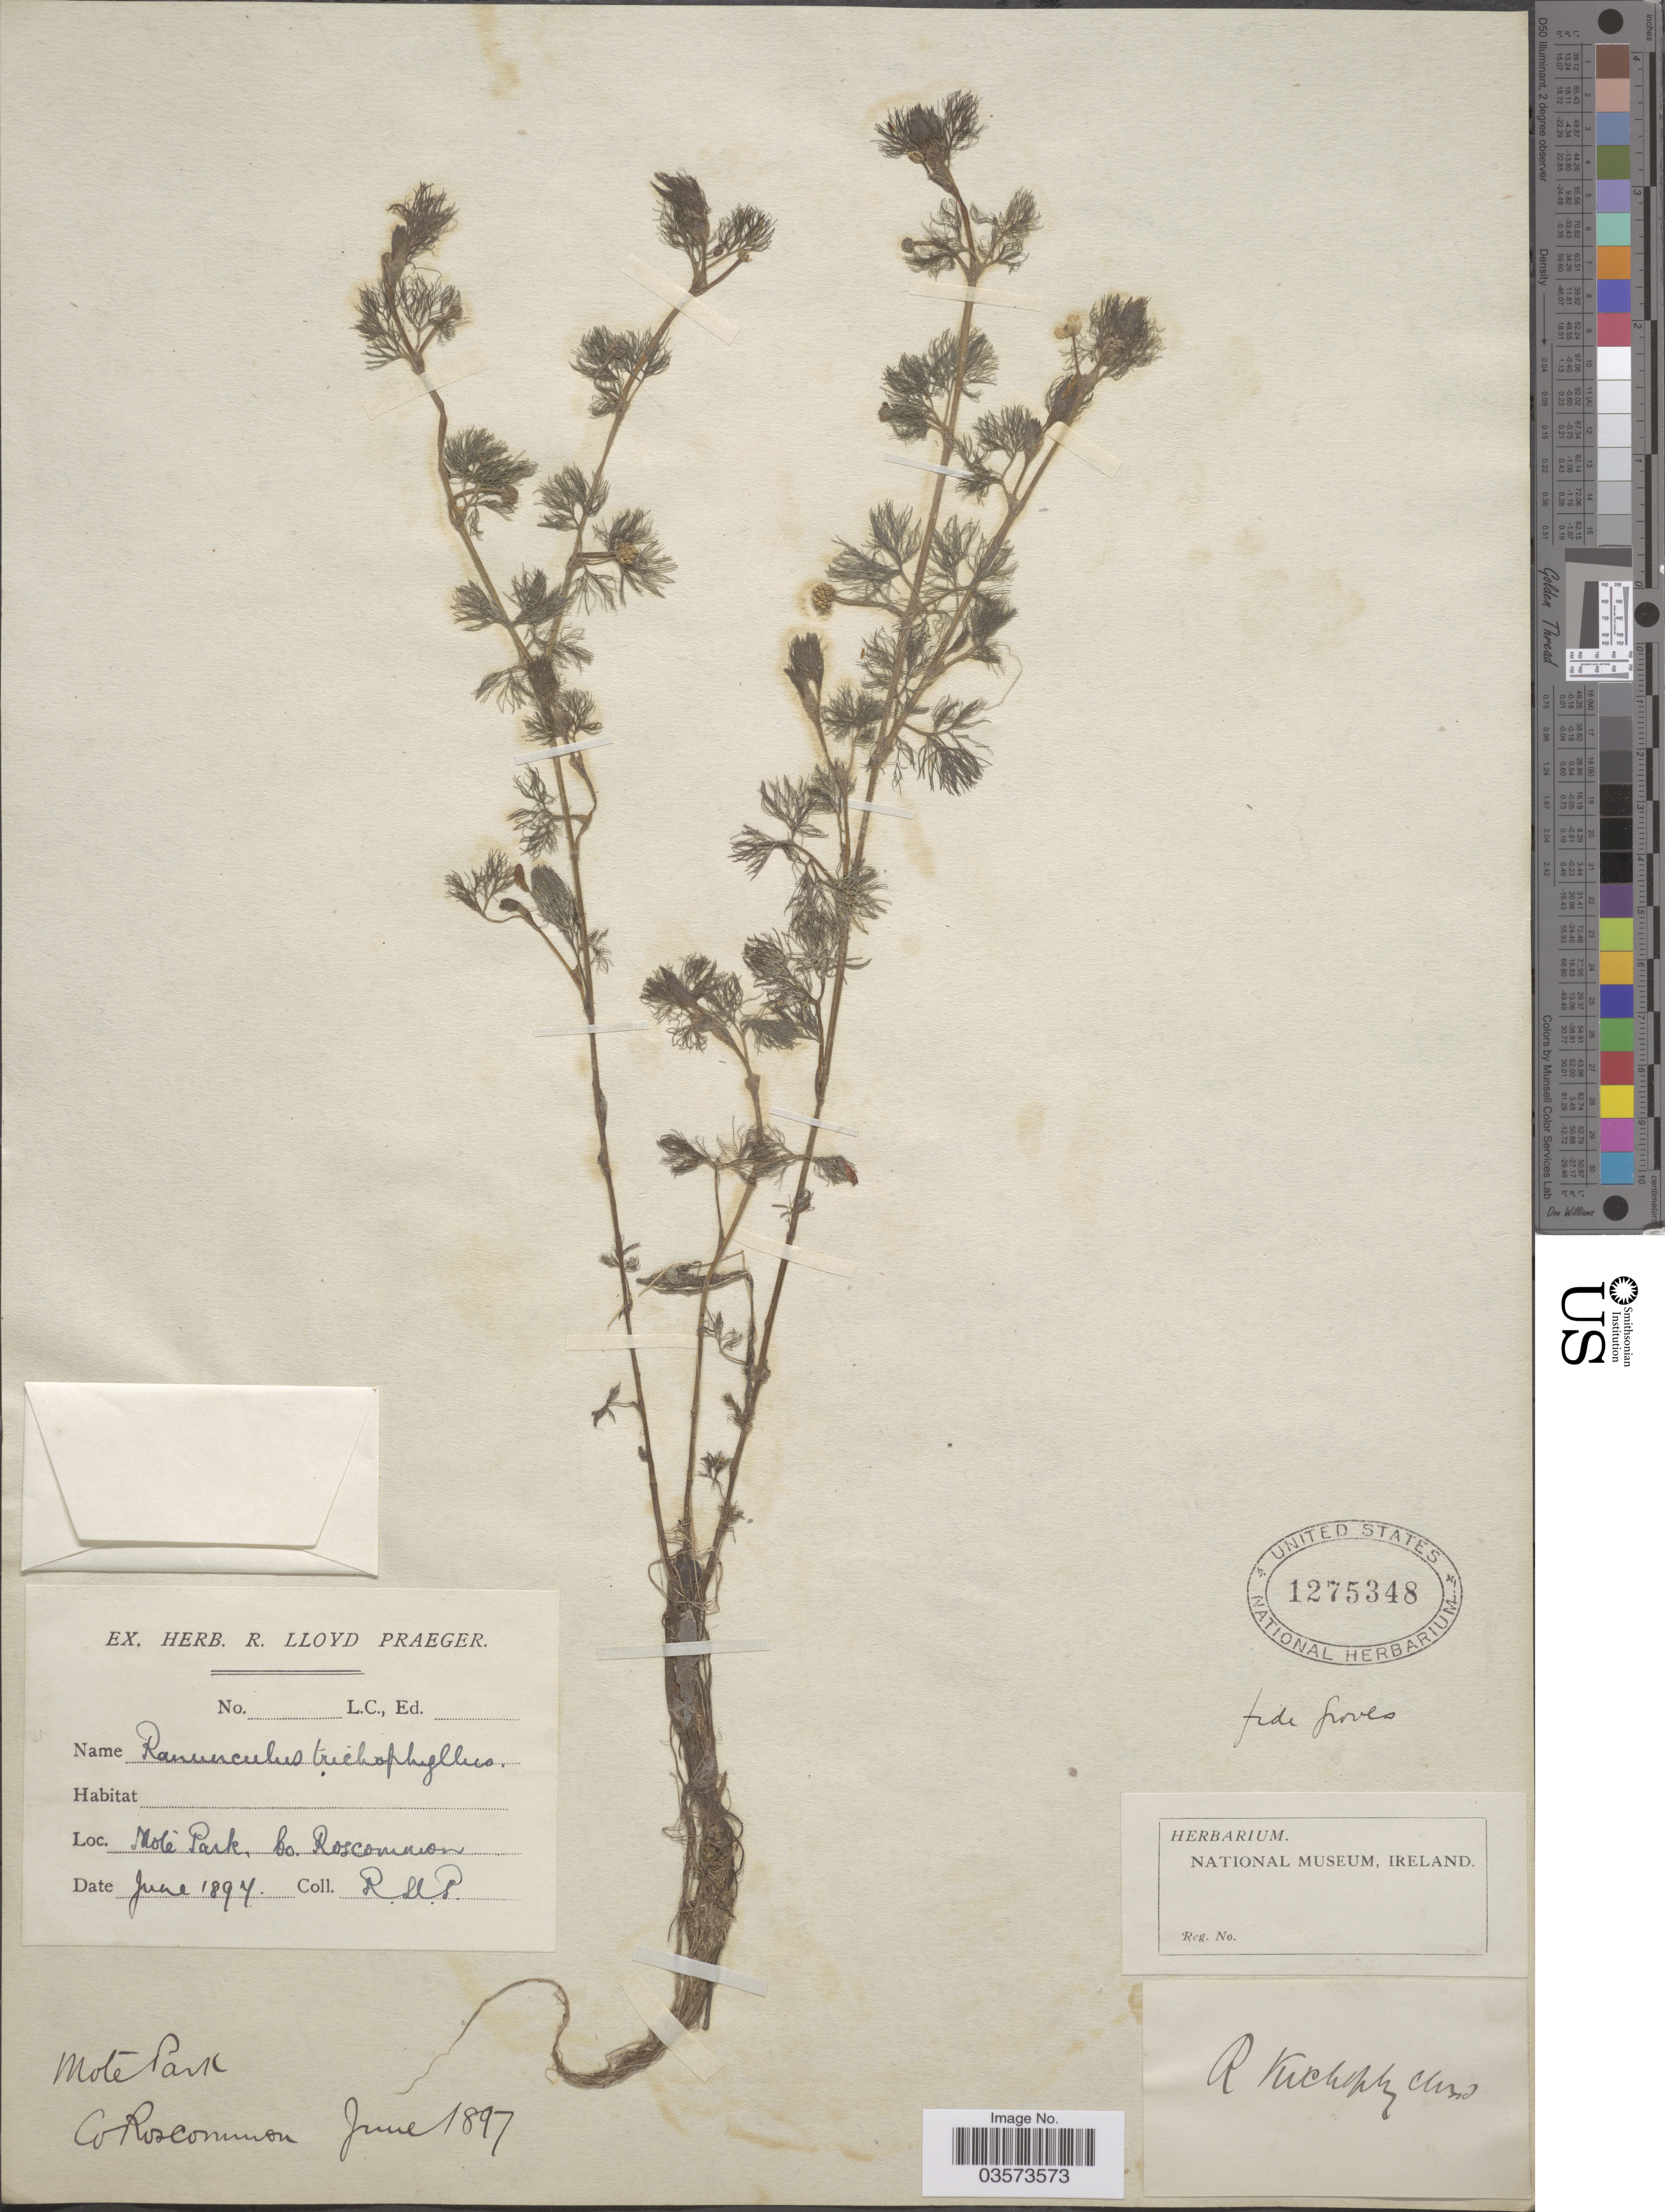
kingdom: Plantae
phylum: Tracheophyta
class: Magnoliopsida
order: Ranunculales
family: Ranunculaceae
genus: Ranunculus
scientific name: Ranunculus trichophyllus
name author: Chaix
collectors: R. Praeger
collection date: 1897-06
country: Ireland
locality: Mote Park, Co Roscommon.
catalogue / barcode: US 1275348